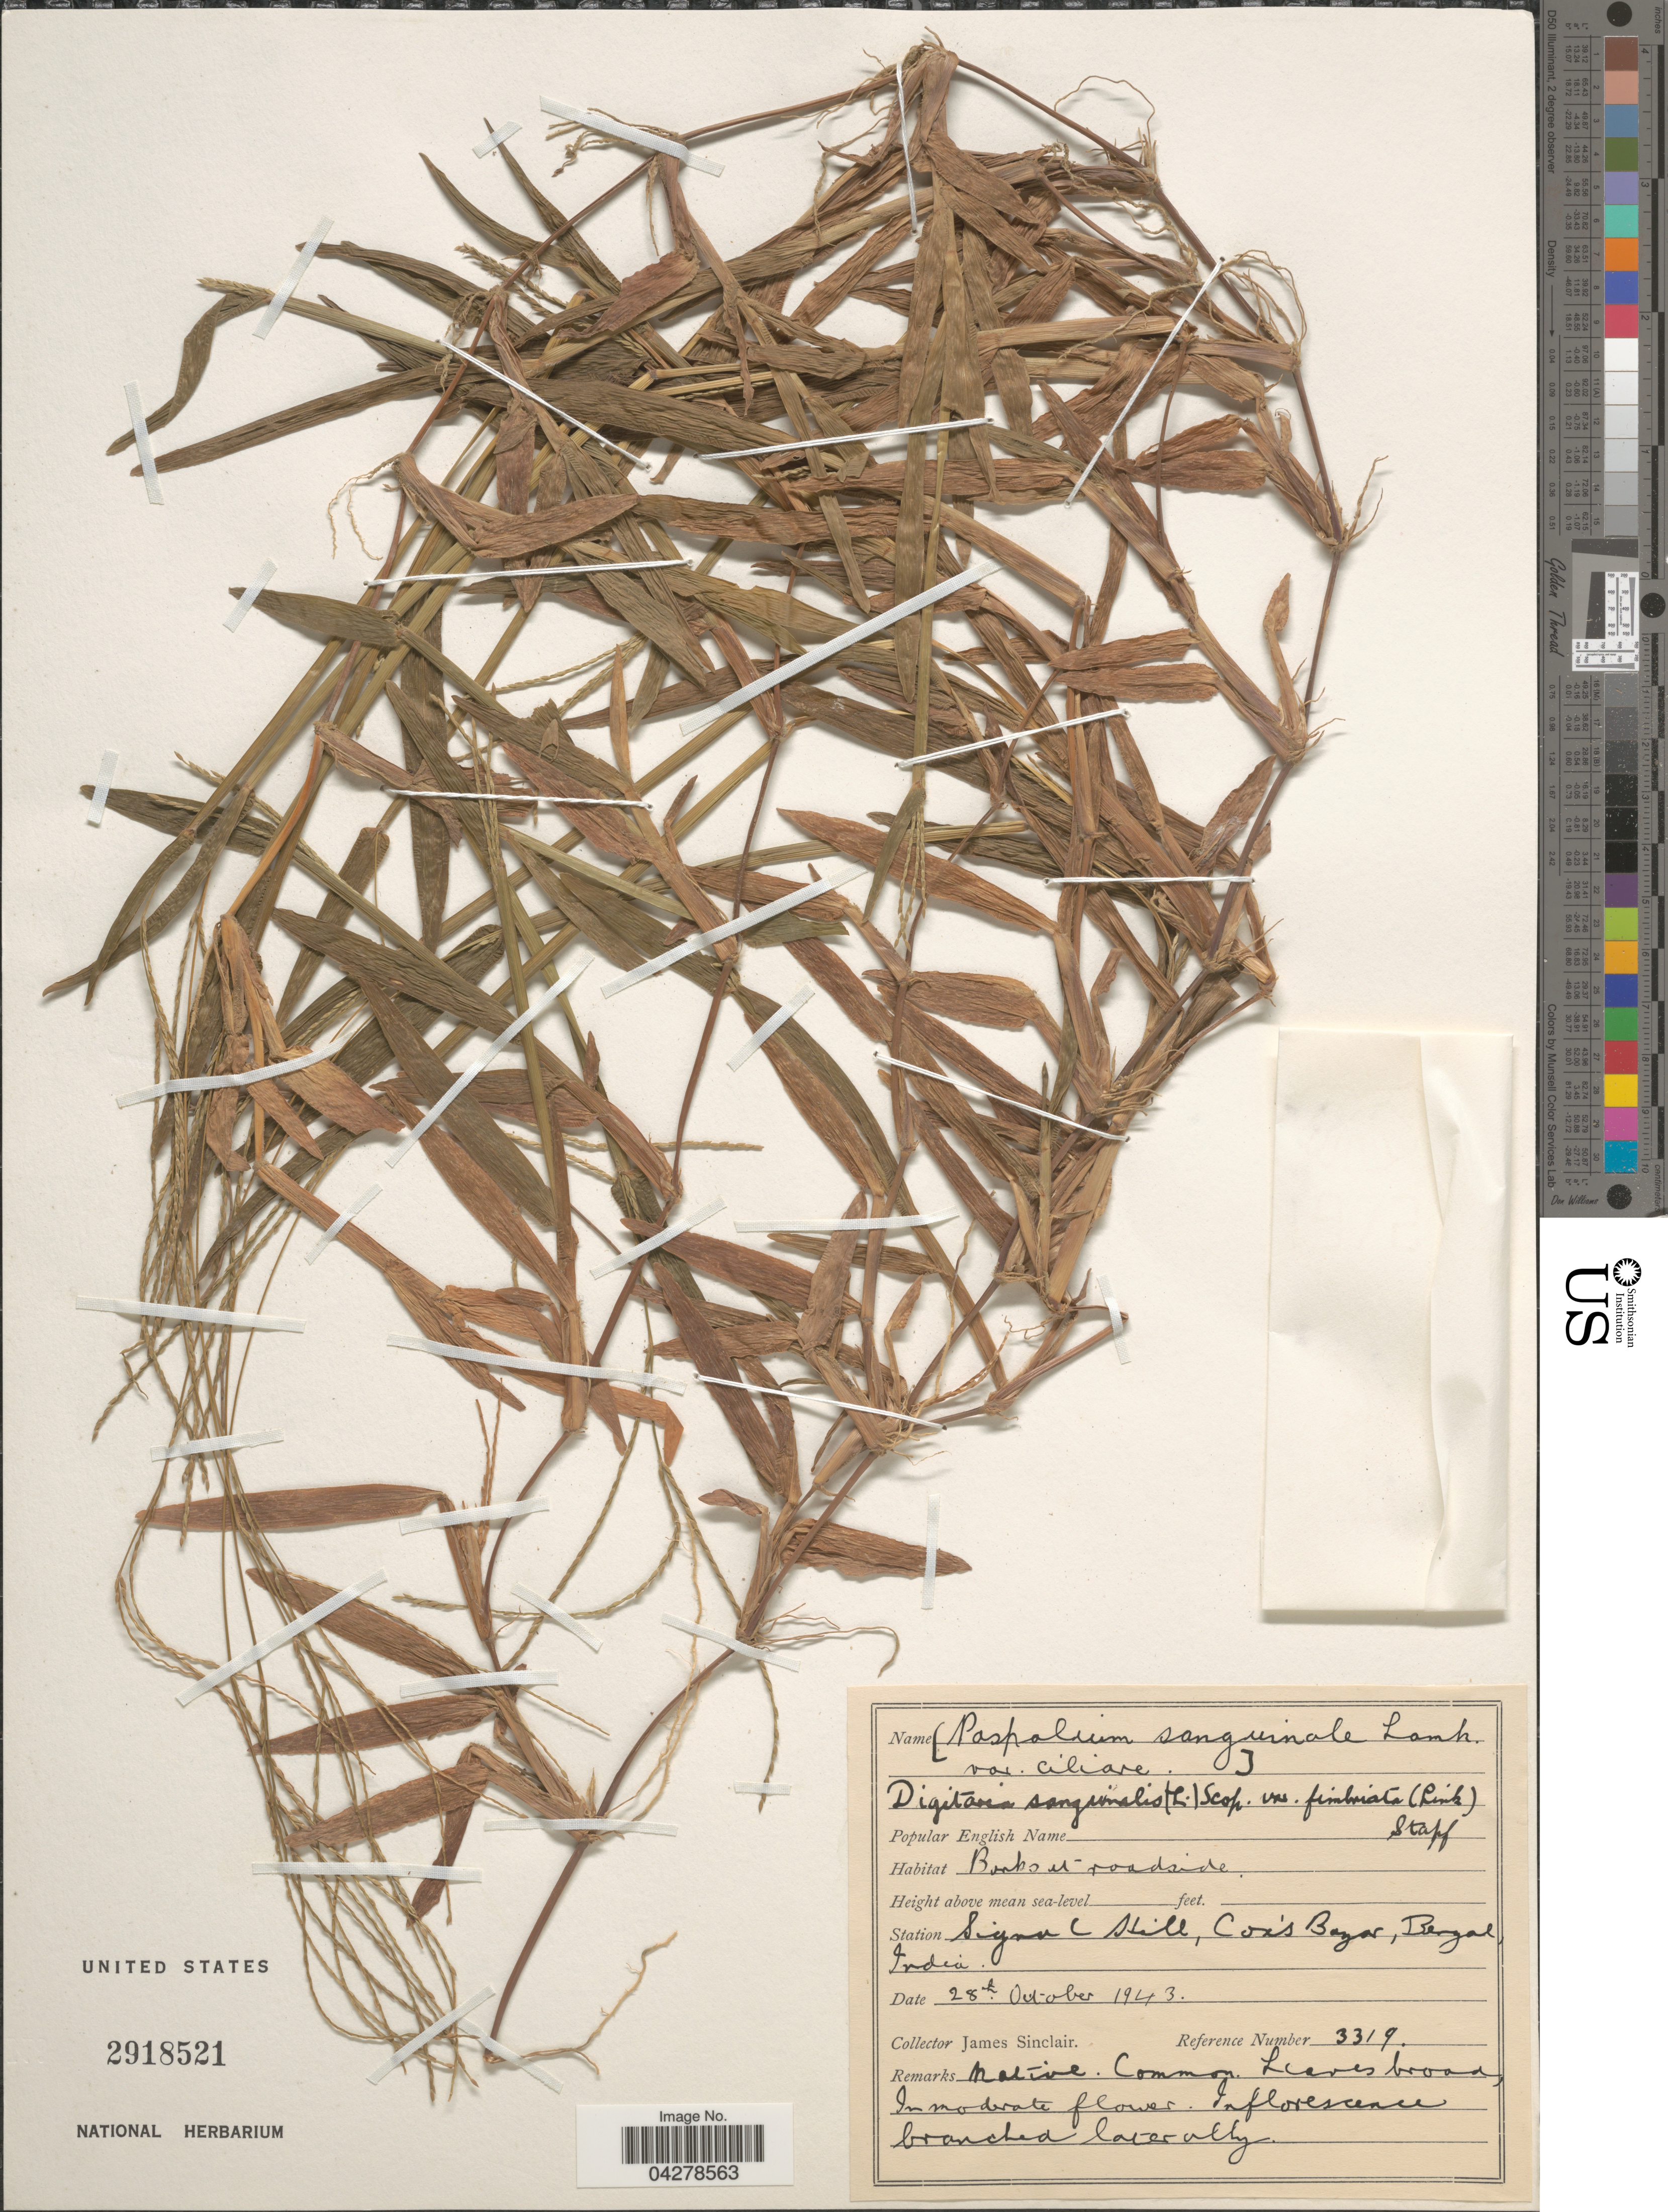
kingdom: Plantae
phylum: Tracheophyta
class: Liliopsida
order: Poales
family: Poaceae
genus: Digitaria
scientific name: Digitaria sanguinalis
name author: (L.) Scop.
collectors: J. Sinclair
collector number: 3319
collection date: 1943-10-28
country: Bangladesh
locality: Banks at roadside. Signal Hill, Cox's Bazar, Bengal.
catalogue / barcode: US 2918521